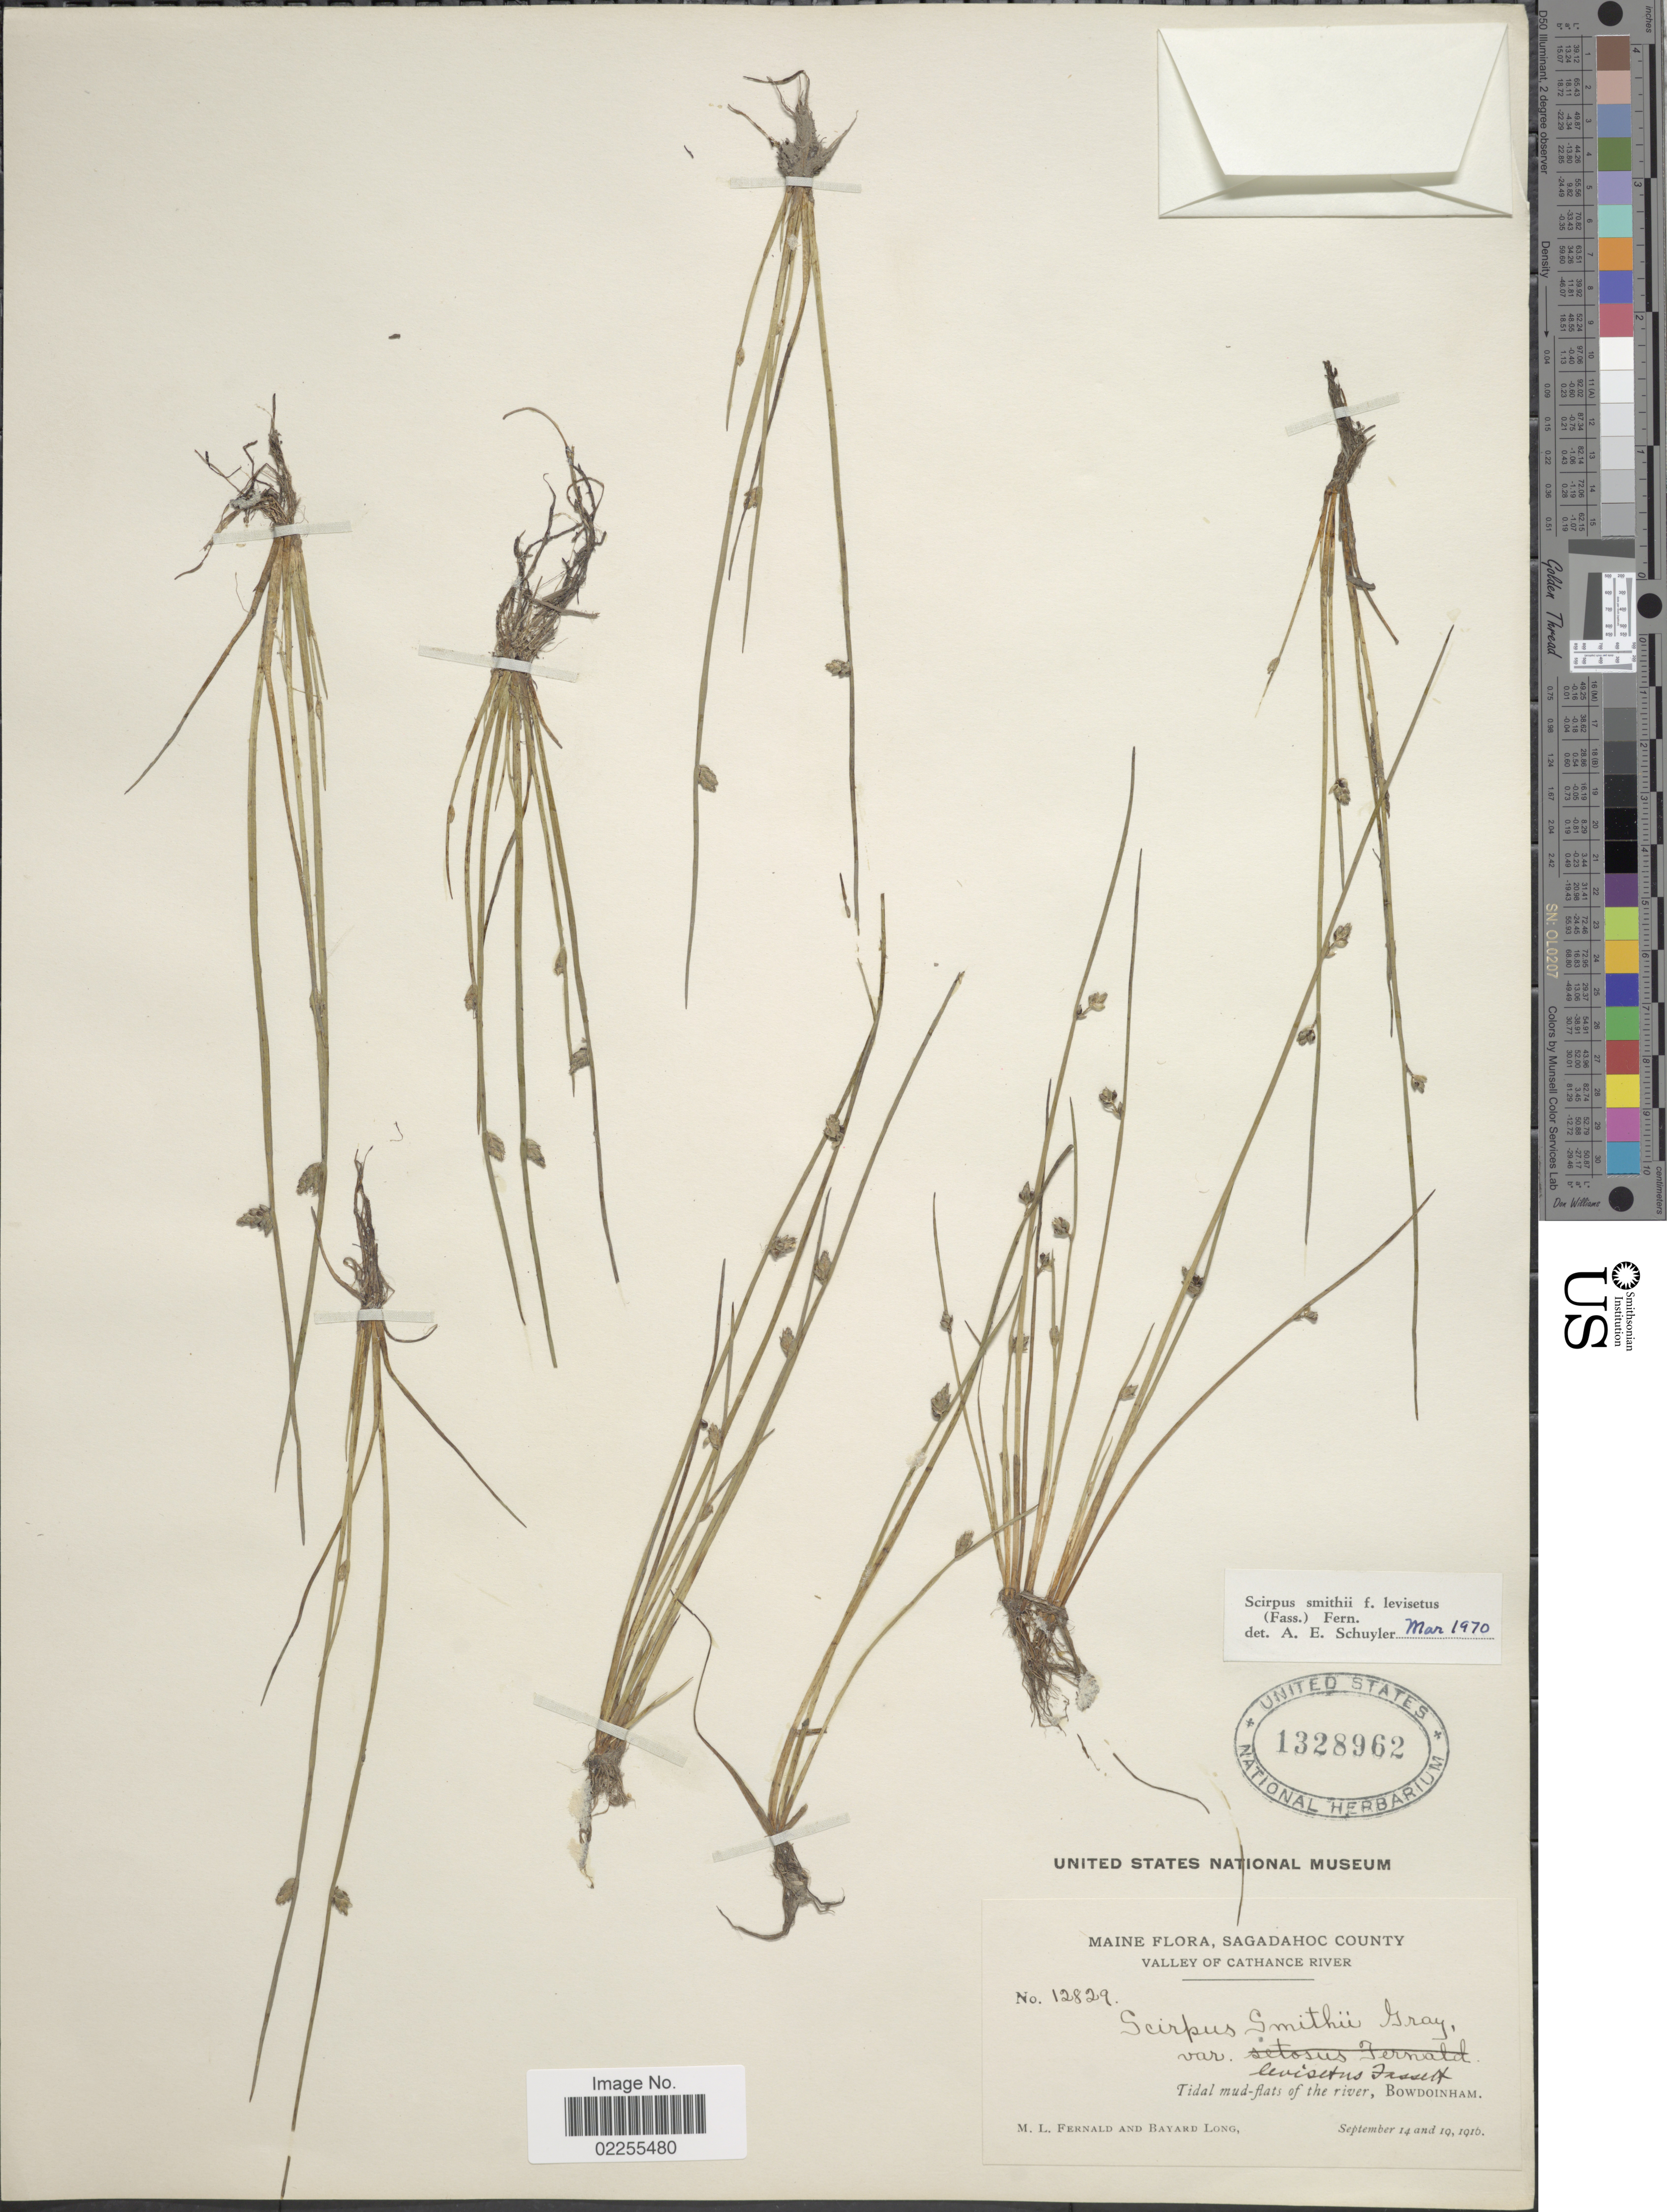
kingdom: Plantae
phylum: Tracheophyta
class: Liliopsida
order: Poales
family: Cyperaceae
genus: Schoenoplectus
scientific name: Schoenoplectus smithii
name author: (A. Gray) Soják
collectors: M. L. Fernald & B. Long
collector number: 12829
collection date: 1916-09-14/1916-09-19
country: United States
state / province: Maine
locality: Sagadahoc County, Valley of Cathance River, tidal mud-flats of the river, Bowdoinham.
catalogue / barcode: US 1328962